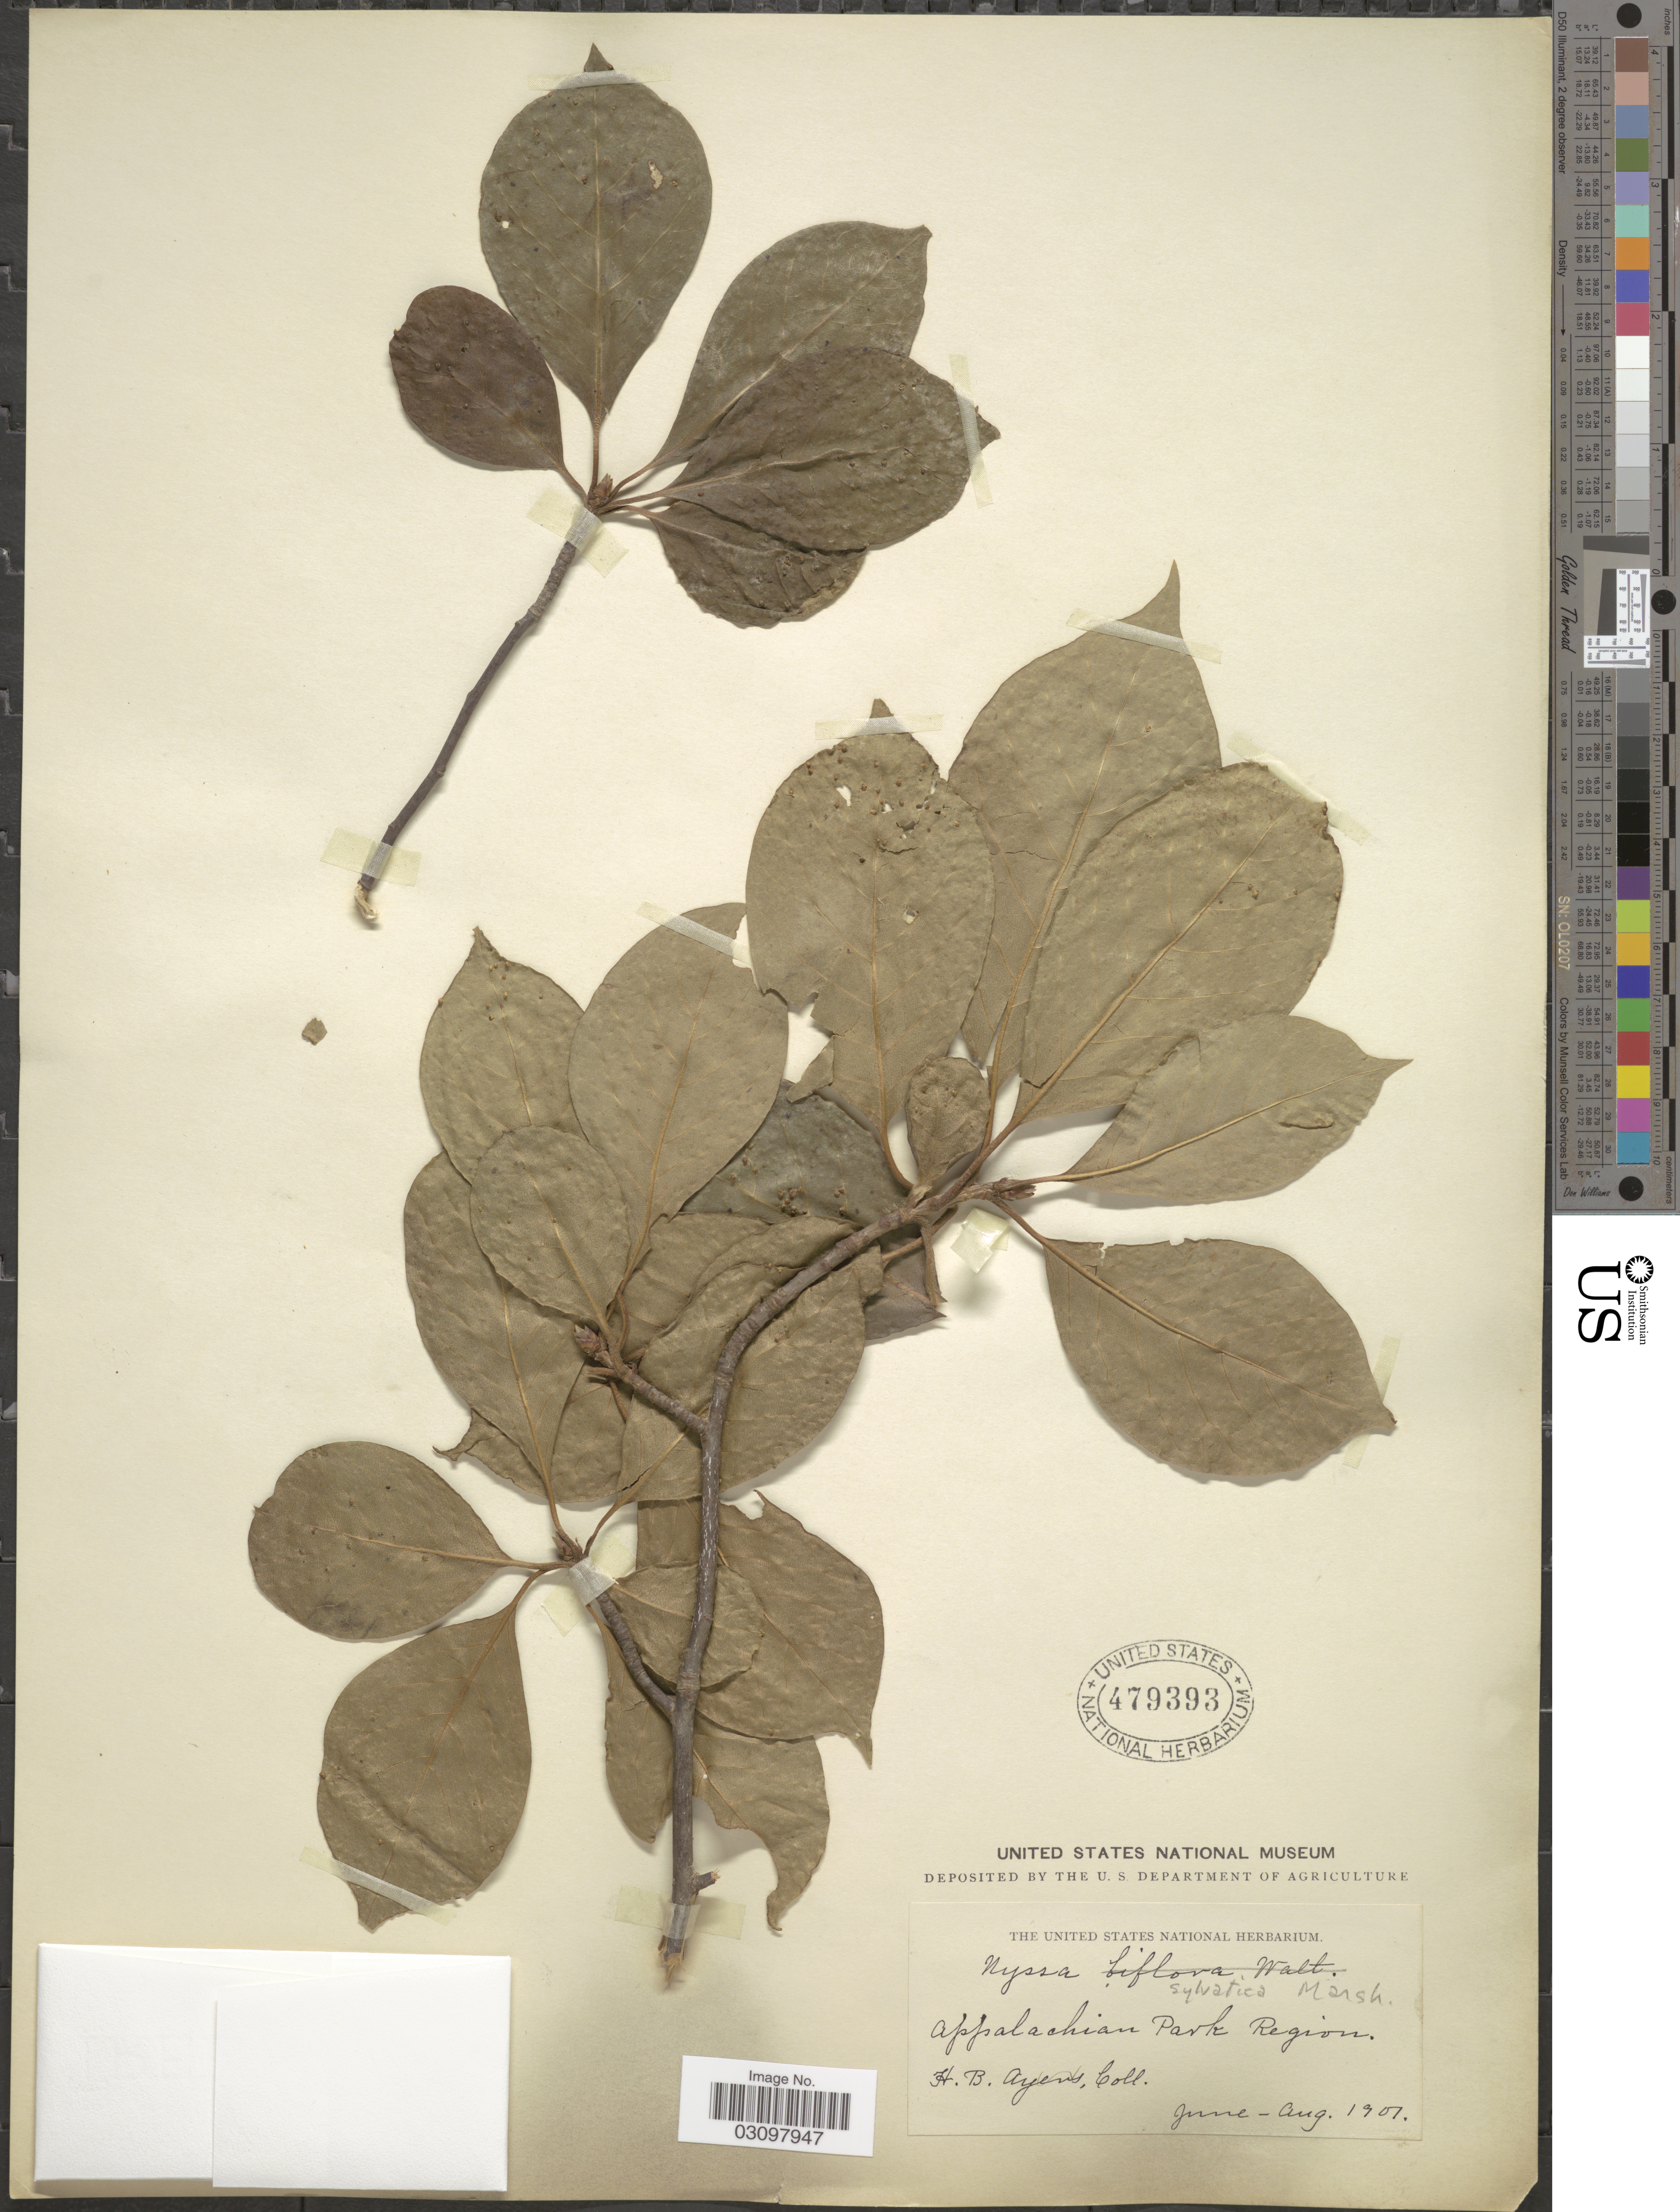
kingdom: Plantae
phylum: Tracheophyta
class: Magnoliopsida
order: Cornales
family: Nyssaceae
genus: Nyssa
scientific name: Nyssa sylvatica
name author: Marshall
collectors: H. Ayens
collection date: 1901-06/1901-08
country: United States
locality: Appalachian Park Region.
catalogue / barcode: US 479393